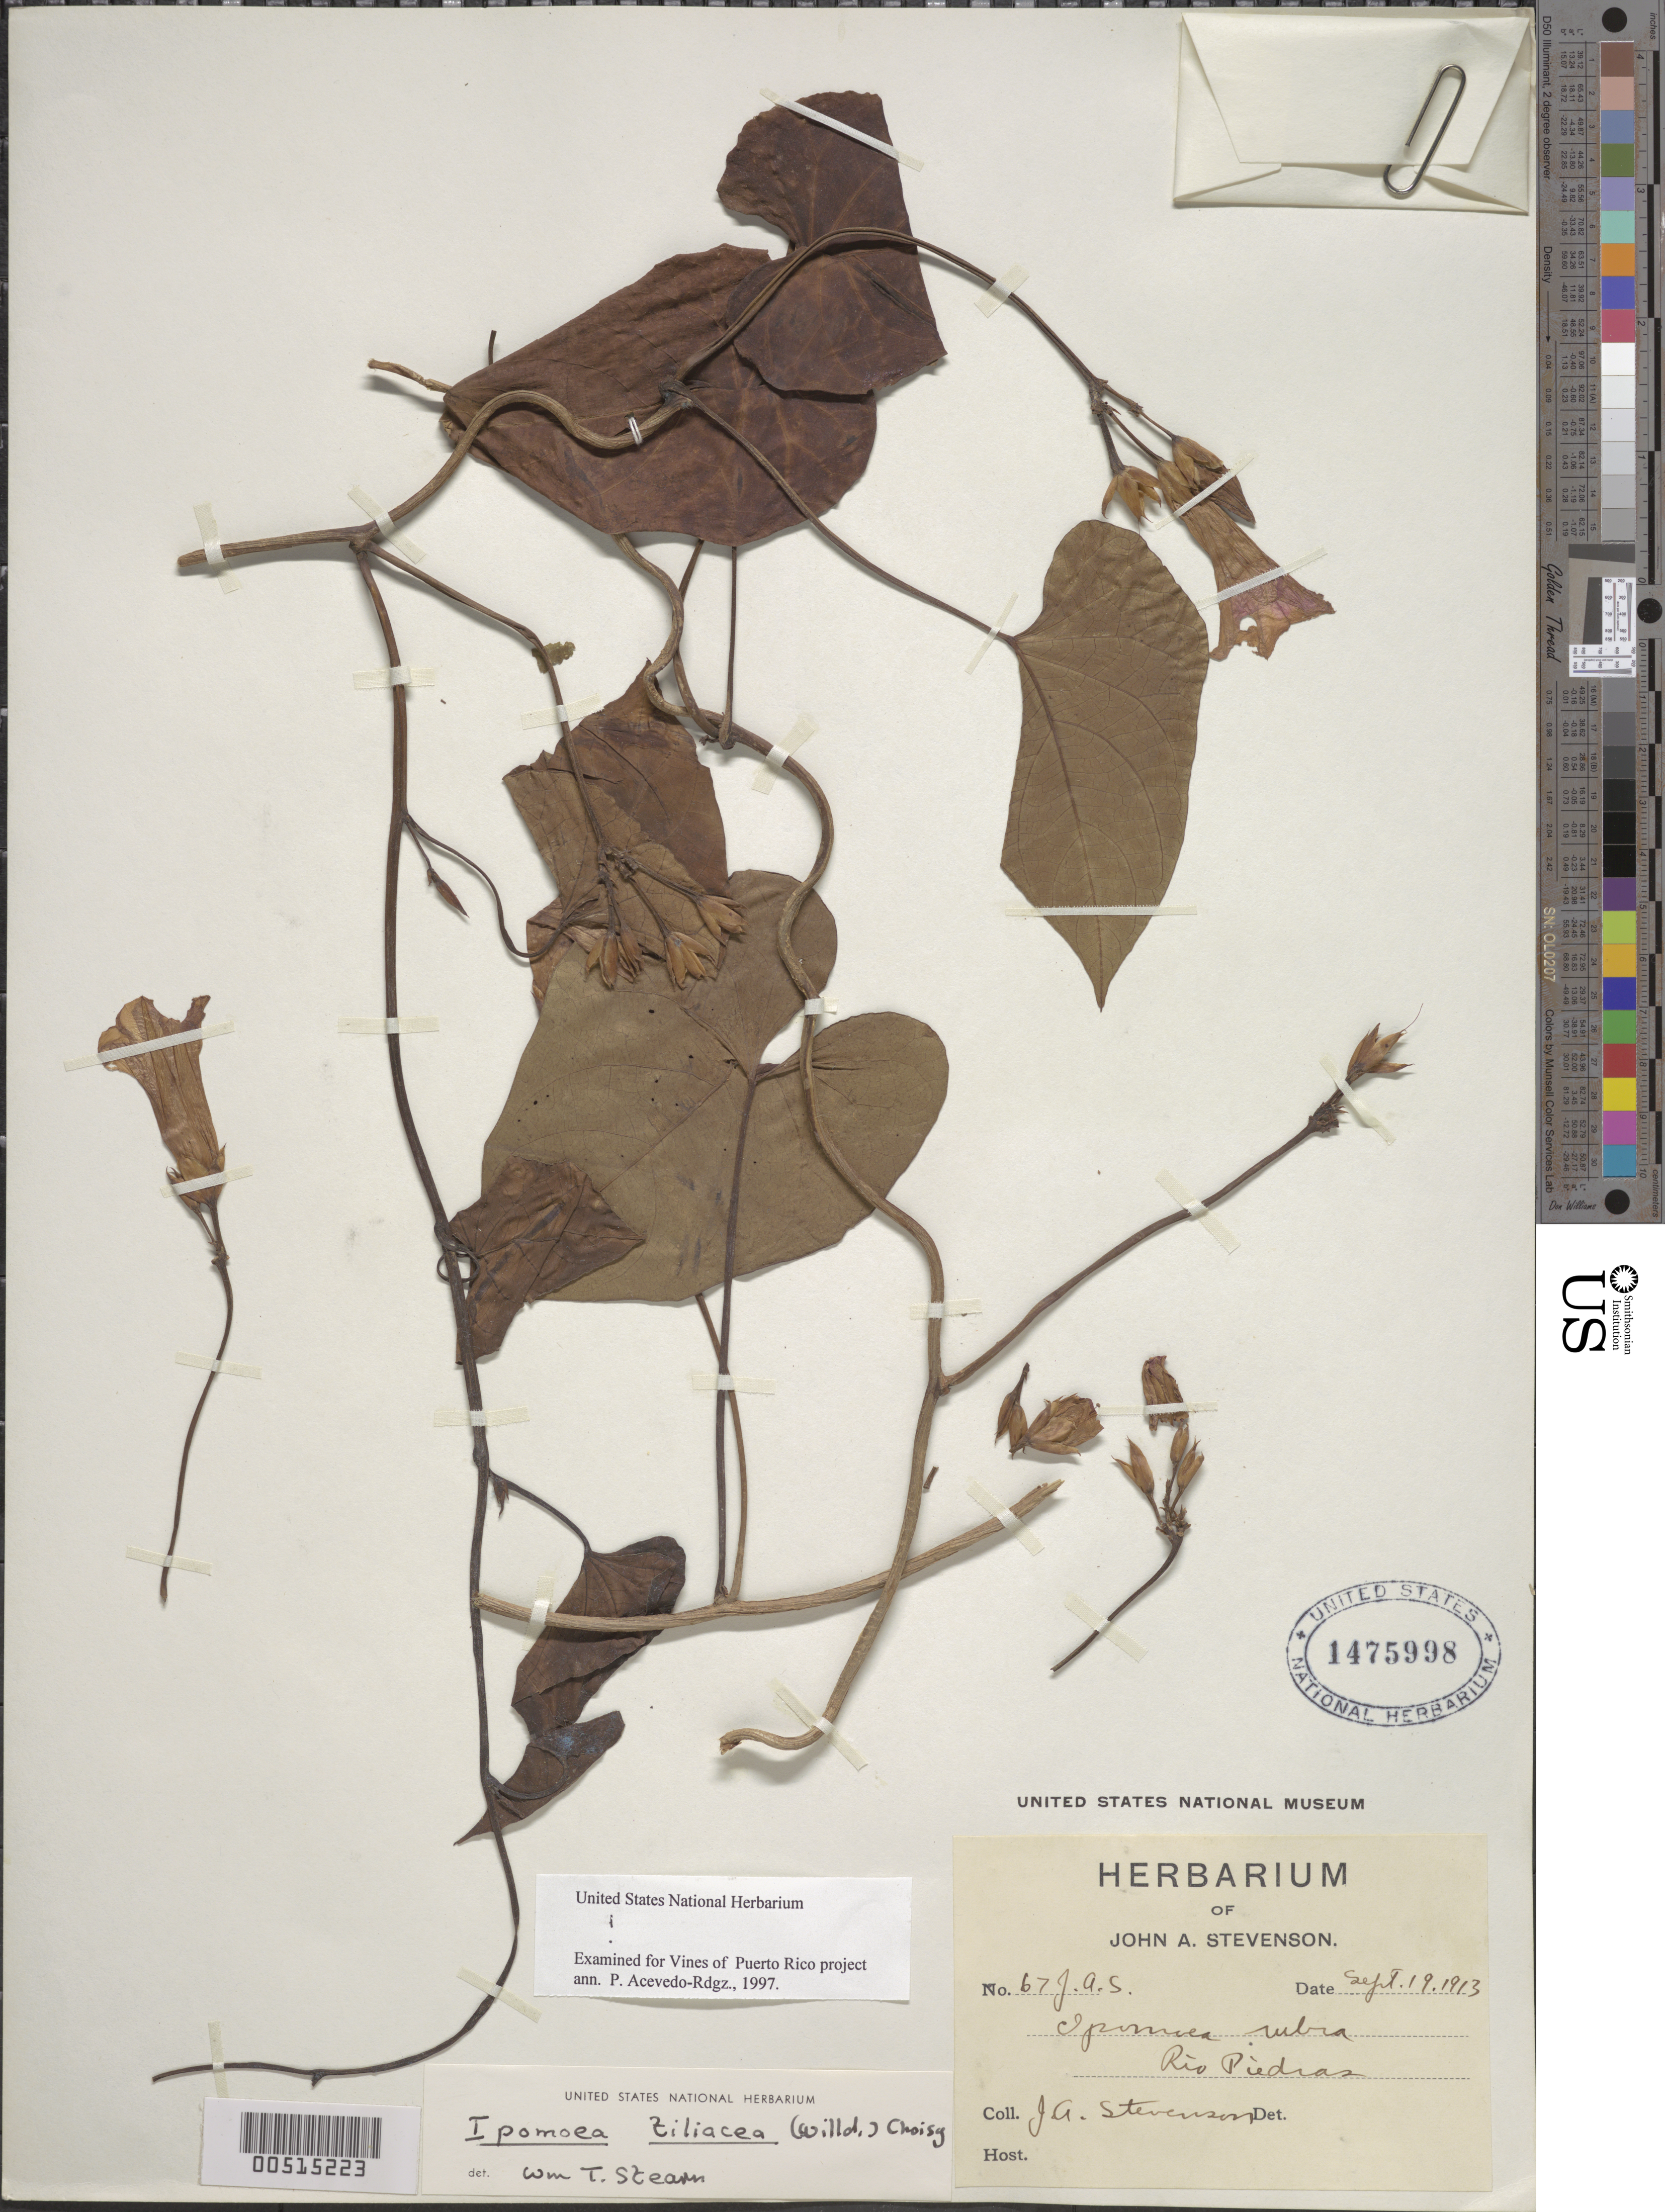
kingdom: Plantae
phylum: Tracheophyta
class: Magnoliopsida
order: Solanales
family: Convolvulaceae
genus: Ipomoea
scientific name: Ipomoea tiliacea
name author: (Willd.) Choisy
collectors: J. Stevenson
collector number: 67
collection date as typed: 19 Sep 1913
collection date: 1913-09-19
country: Puerto Rico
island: Greater Antilles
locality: Rio Piedras.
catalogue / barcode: US 1475998